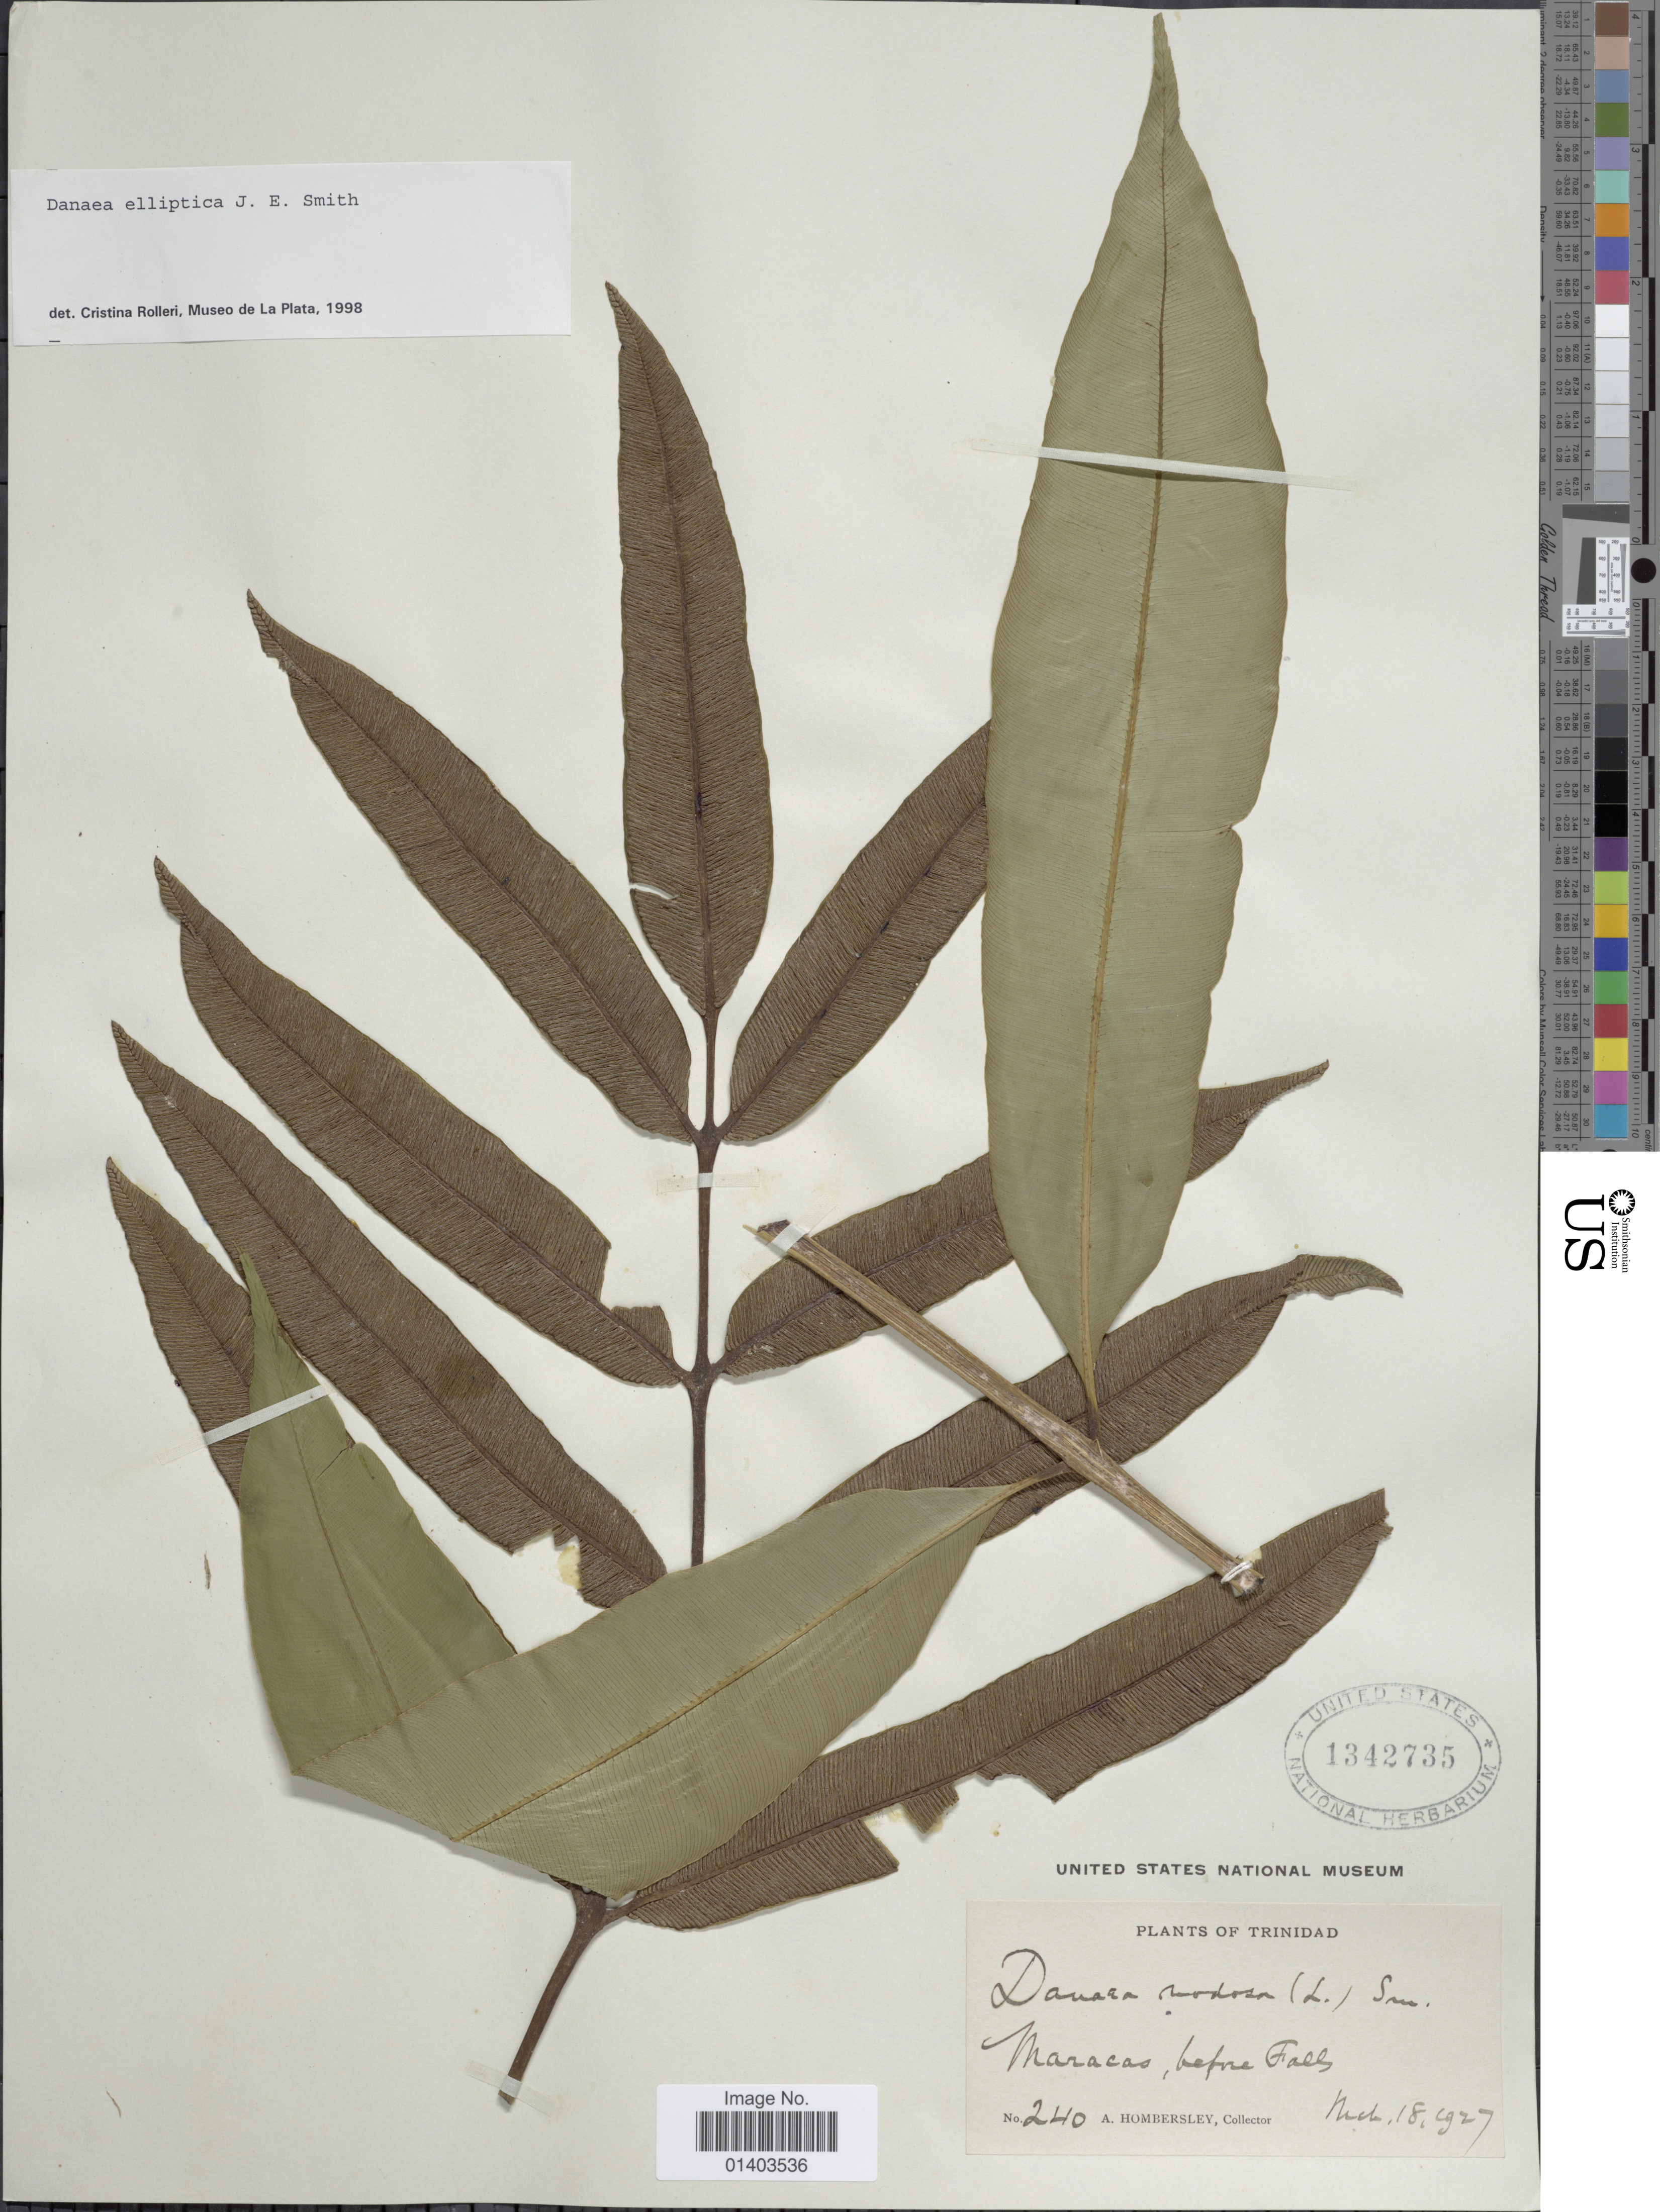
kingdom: Plantae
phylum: Tracheophyta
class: Polypodiopsida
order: Marattiales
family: Marattiaceae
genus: Danaea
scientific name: Danaea elliptica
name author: Sm.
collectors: A. Hombersley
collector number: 240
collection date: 1927-03-18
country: Trinidad and Tobago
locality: Trinidad, Maracas, before Falls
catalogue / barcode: US 1342735